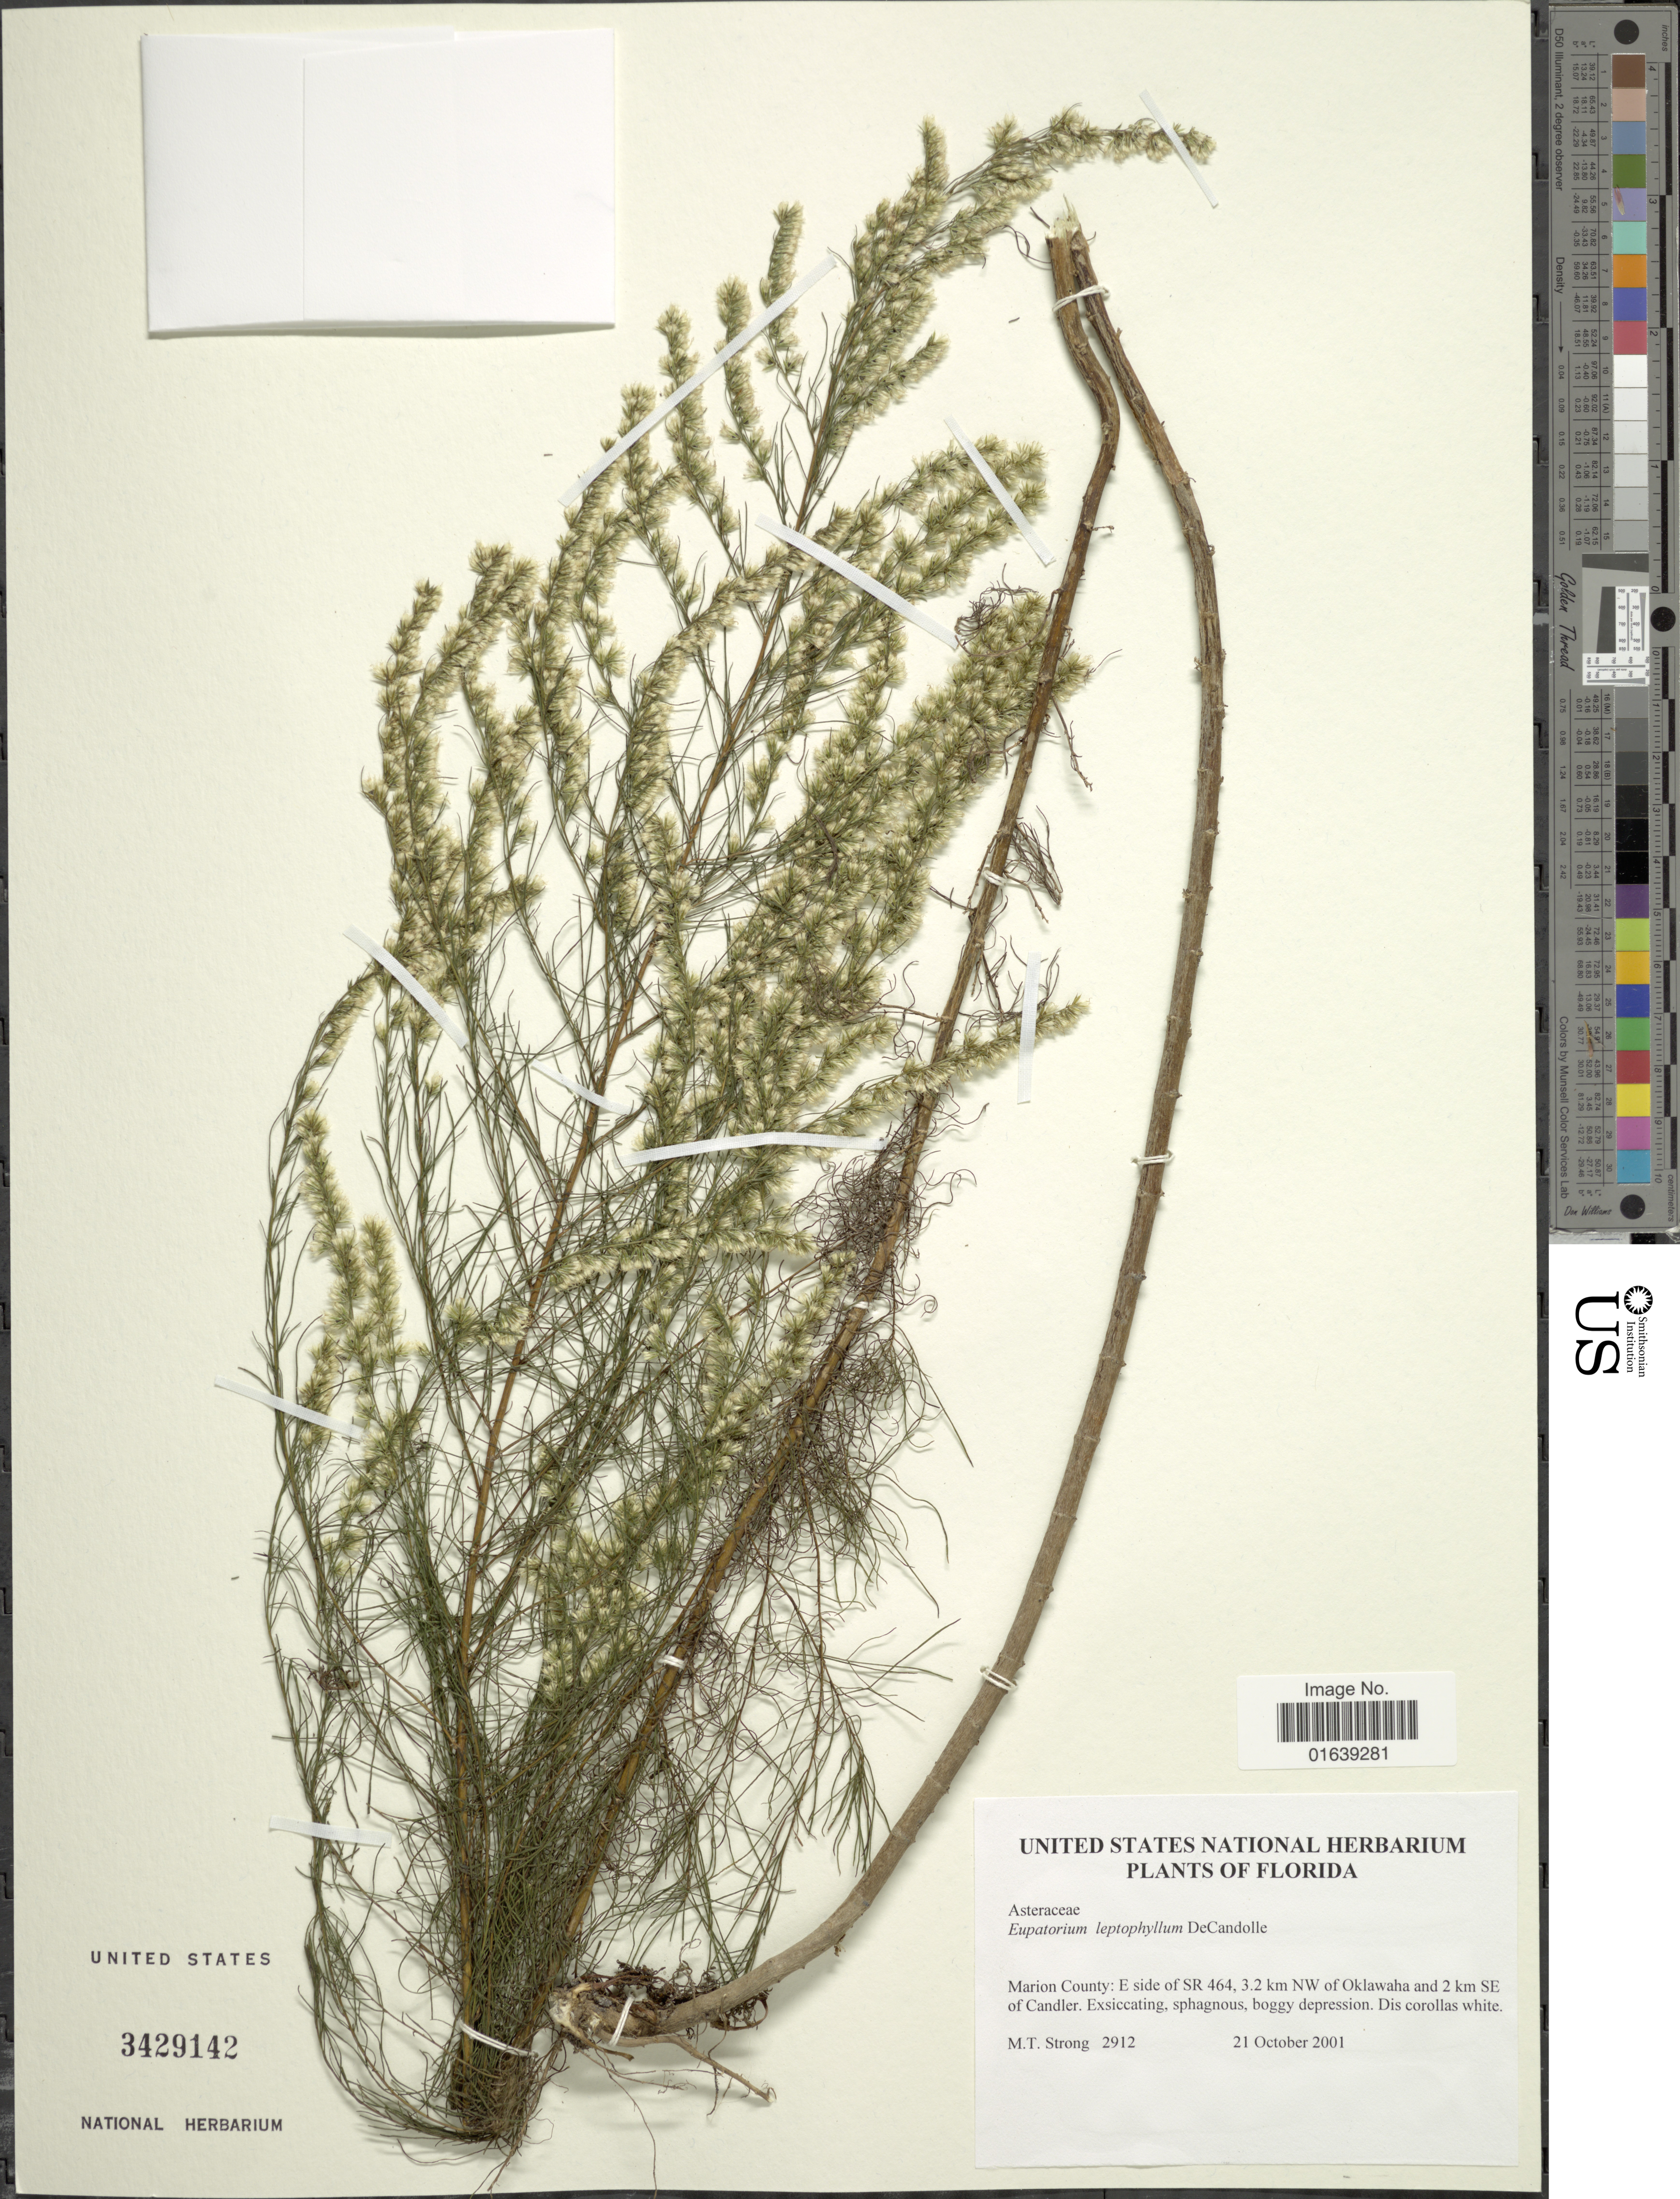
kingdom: Plantae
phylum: Tracheophyta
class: Magnoliopsida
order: Asterales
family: Asteraceae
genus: Eupatorium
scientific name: Eupatorium leptophyllum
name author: DC.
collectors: M. T. Strong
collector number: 2912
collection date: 2001-10-21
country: United States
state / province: Florida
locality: Florida. Marion County: E side of SR 464, 3.2 km NW of Oklawaha and 2 km SE of Candler.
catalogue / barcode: US 3429142